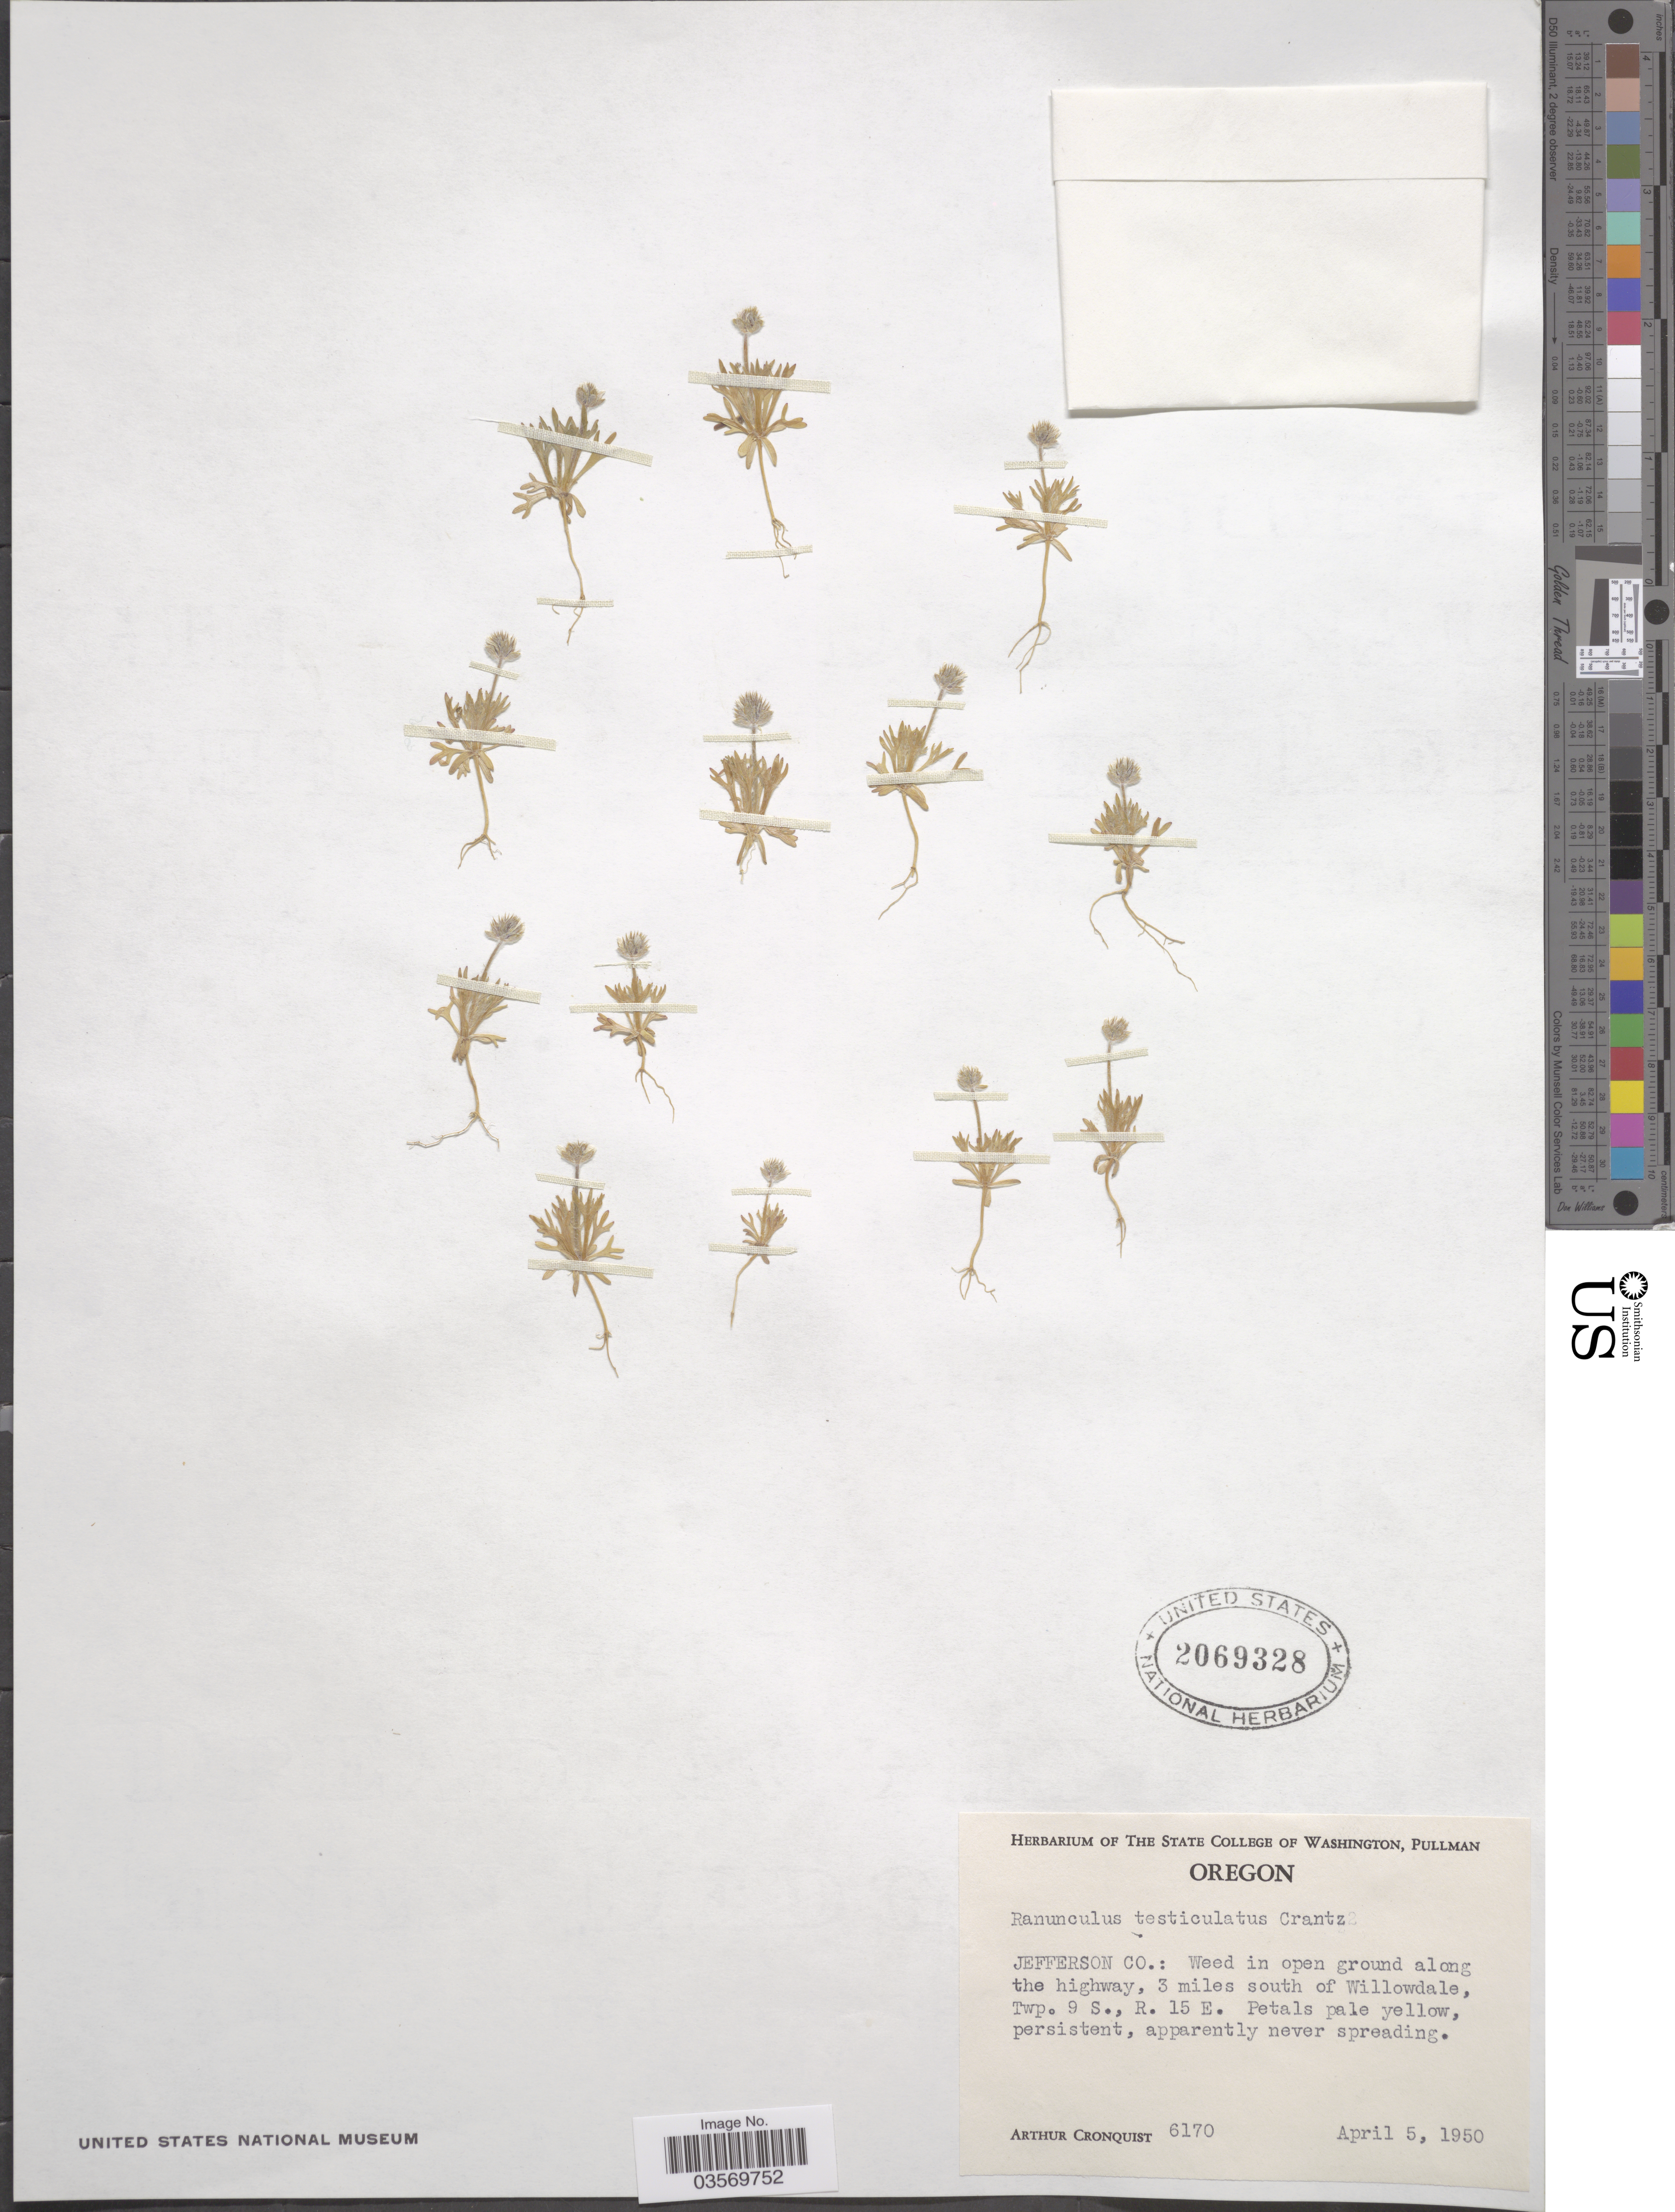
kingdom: Plantae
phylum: Tracheophyta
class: Magnoliopsida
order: Ranunculales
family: Ranunculaceae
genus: Ranunculus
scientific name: Ranunculus testiculatus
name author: Crantz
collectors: A. J. Cronquist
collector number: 6170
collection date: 1950-04-05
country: United States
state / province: Oregon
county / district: Jefferson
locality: Jefferson Co.: Weed in open ground along the highway, 3 miles south of Willowdale, Twp. 9 S., R. 15 E.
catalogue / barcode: US 2069328